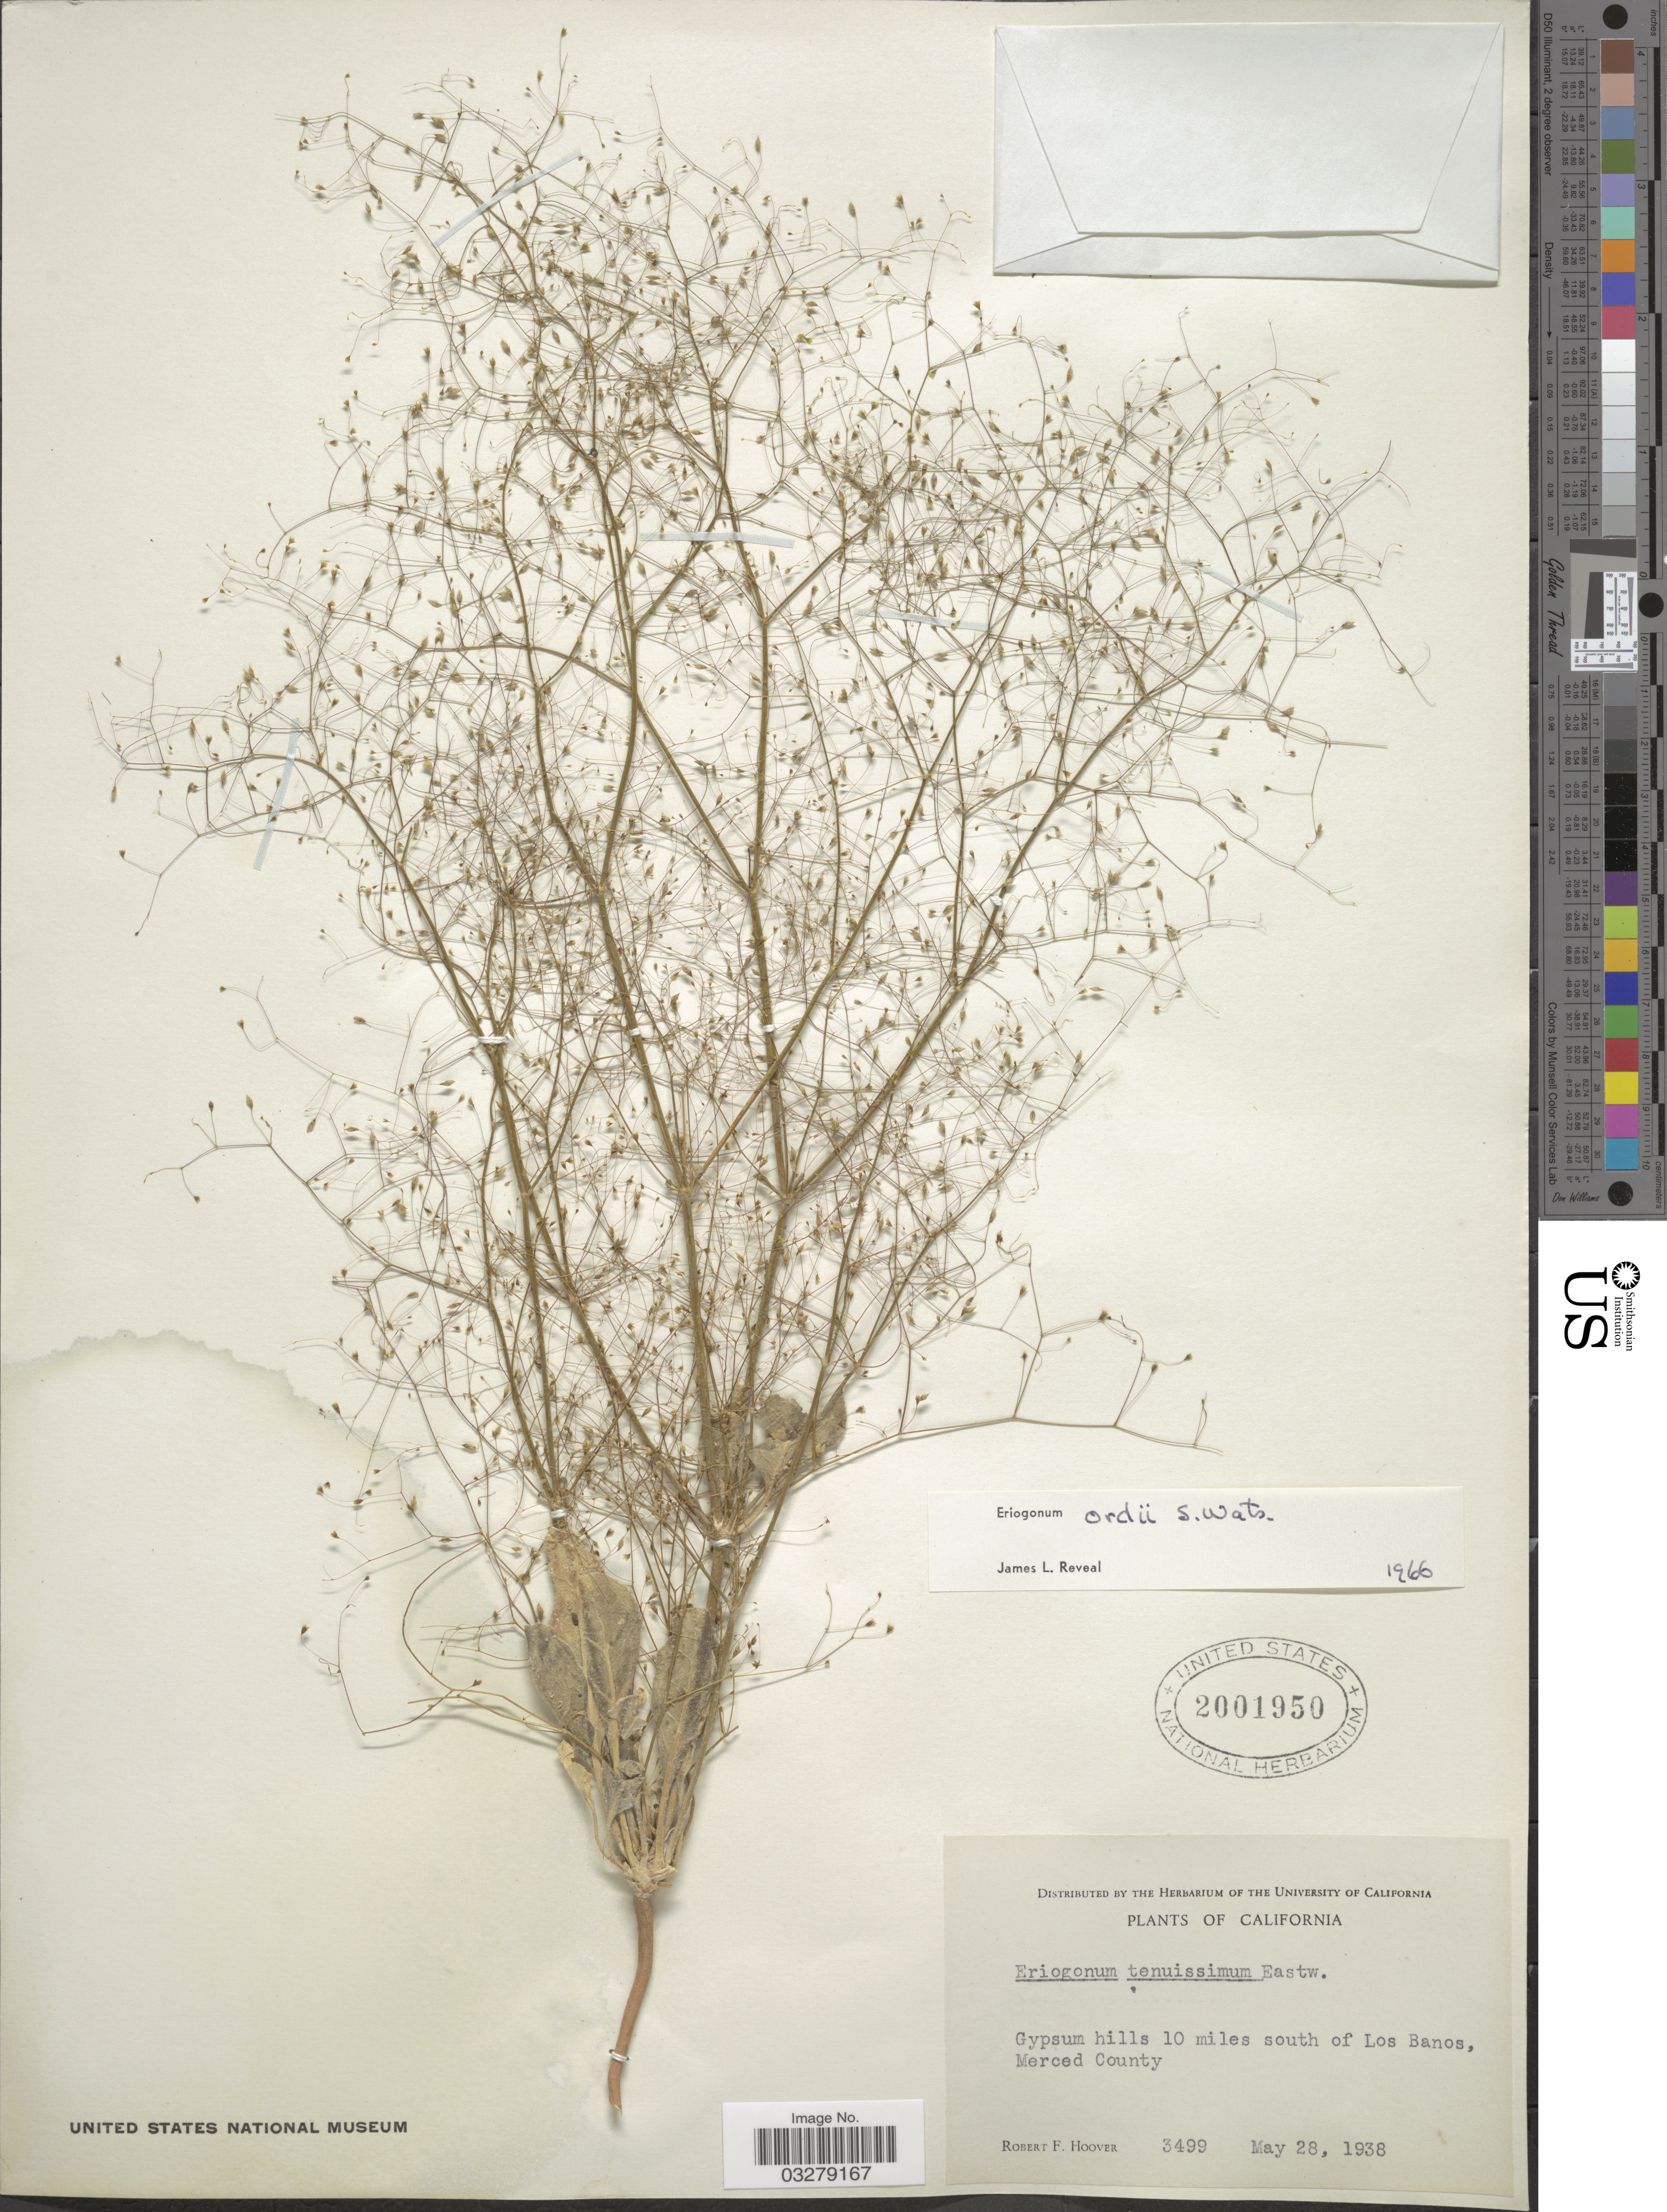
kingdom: Plantae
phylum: Tracheophyta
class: Magnoliopsida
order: Caryophyllales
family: Polygonaceae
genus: Eriogonum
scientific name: Eriogonum ordii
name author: S. Watson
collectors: R. F. Hoover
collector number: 3499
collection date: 1938-05-28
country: United States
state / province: California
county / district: Merced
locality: Gypsum hills 10 miles south of Los Banos, Merced County.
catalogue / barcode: US 2001950